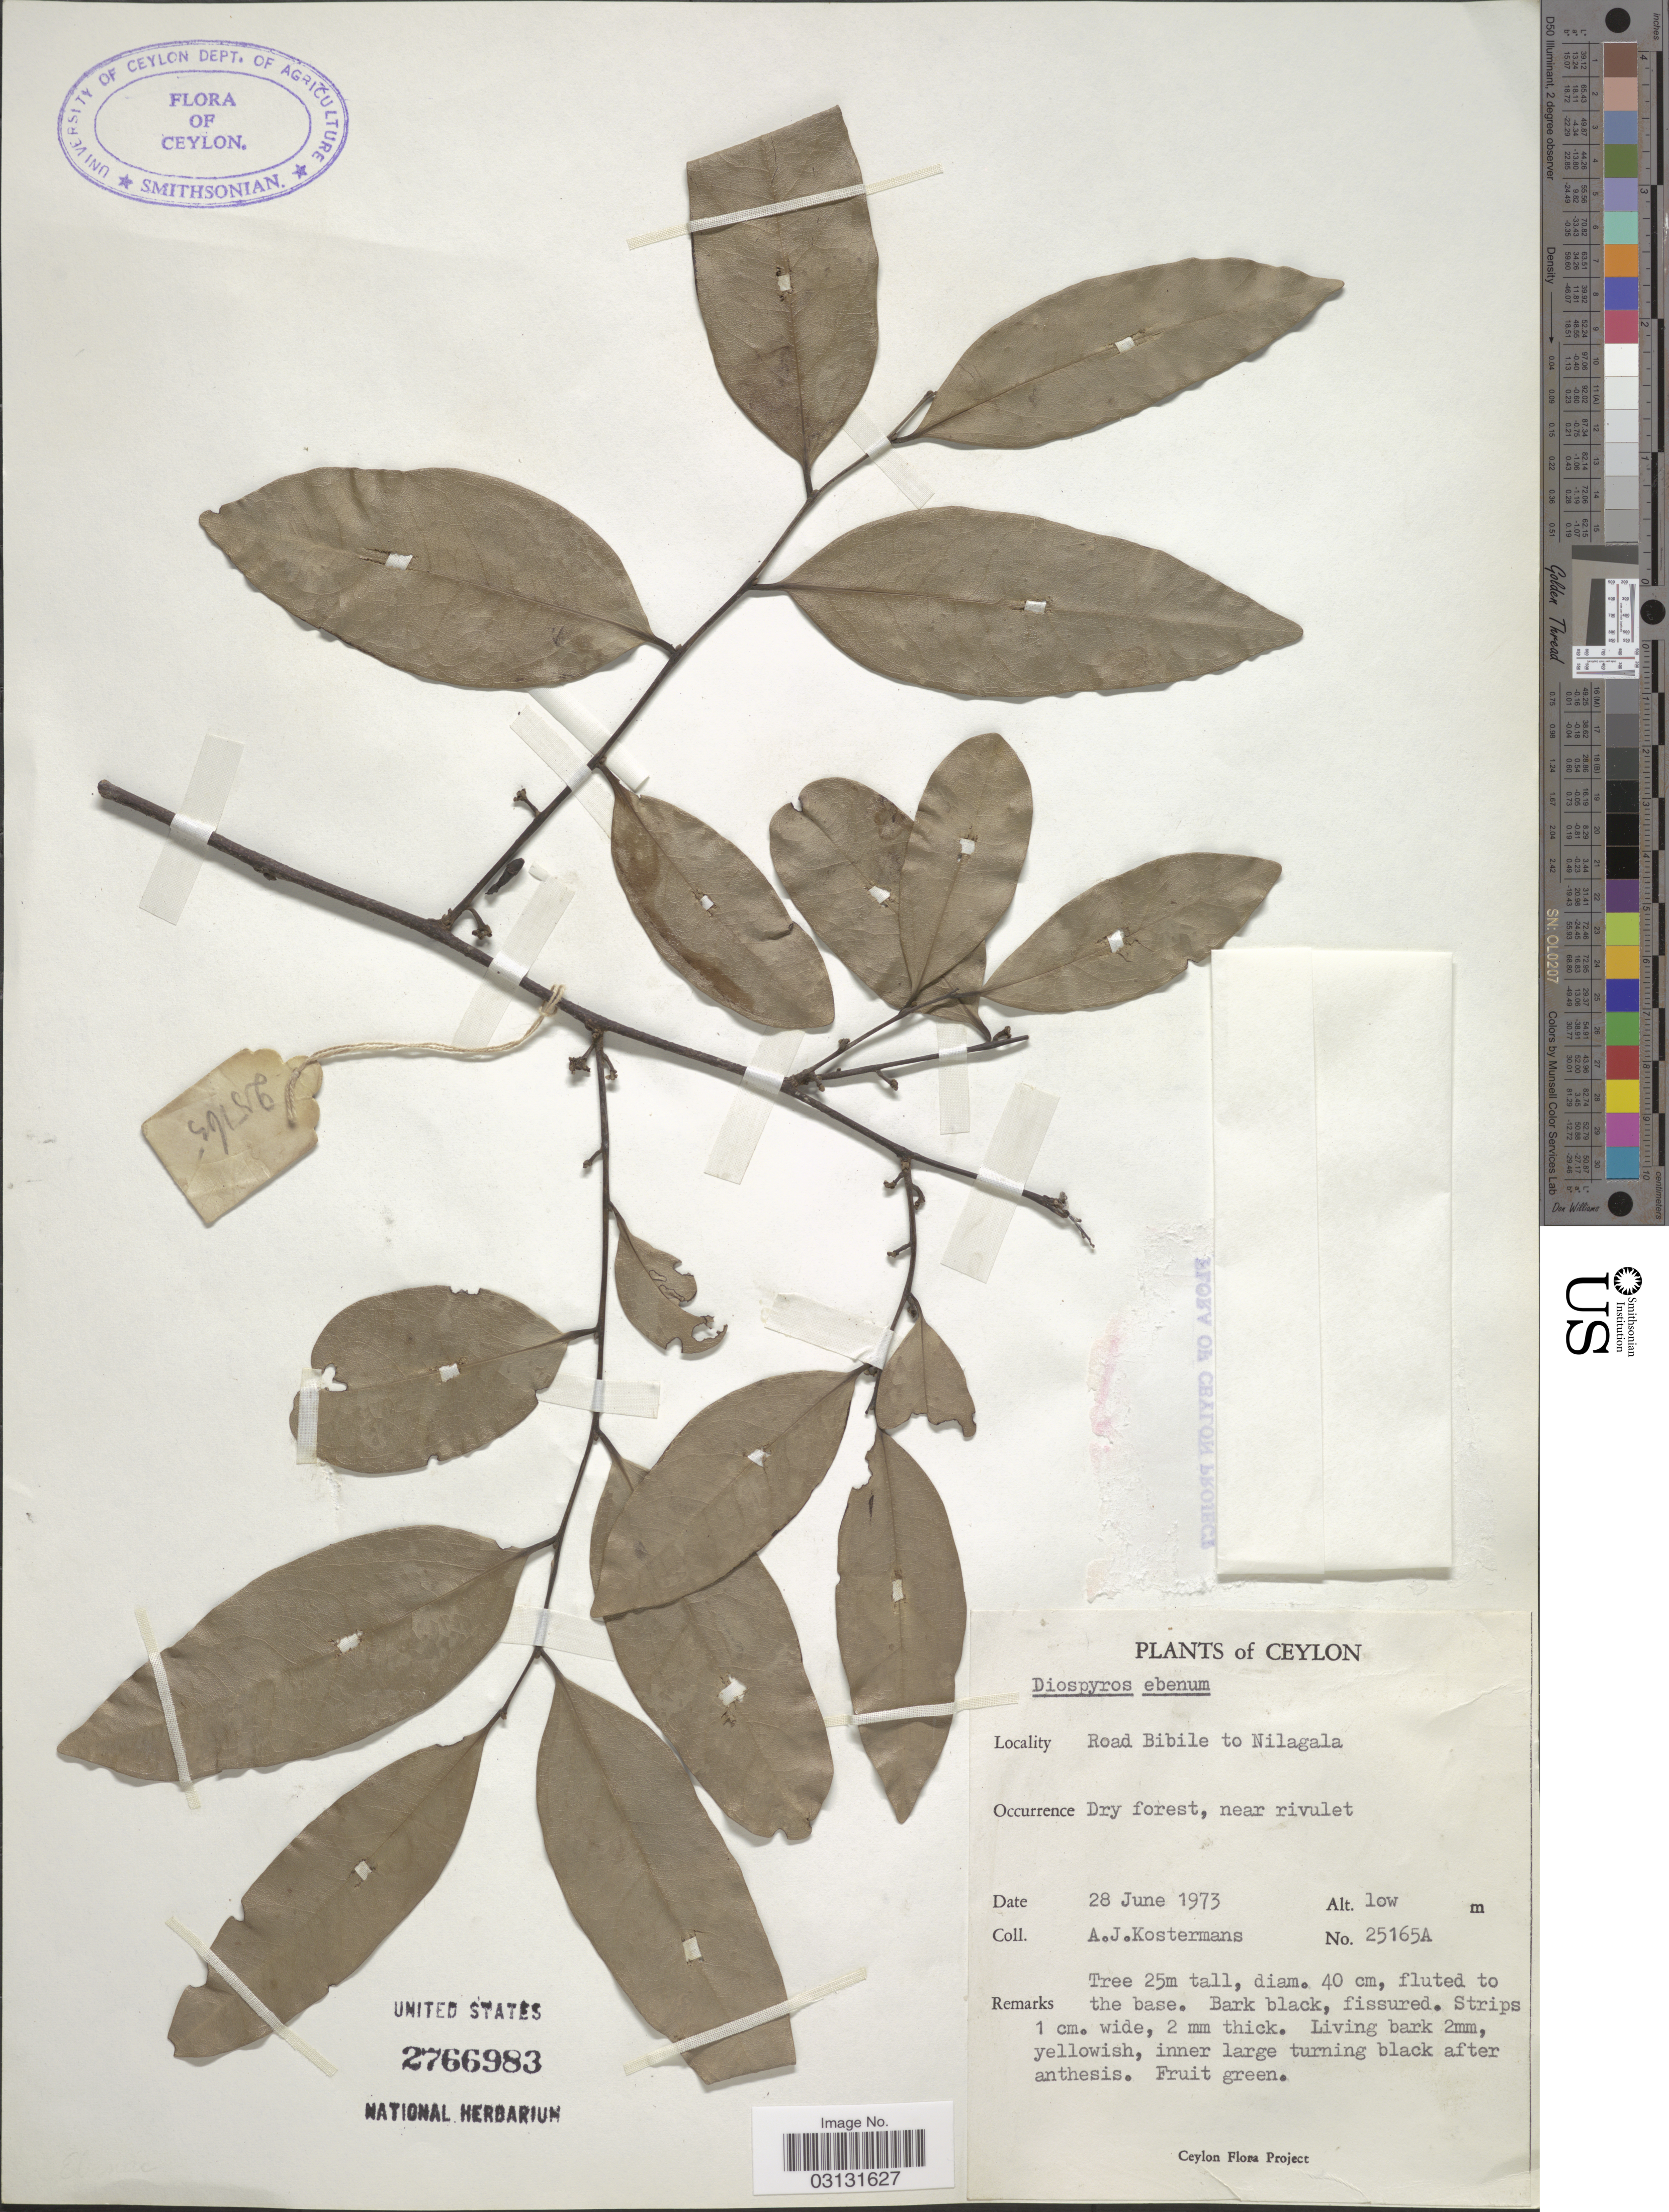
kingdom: Plantae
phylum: Tracheophyta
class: Magnoliopsida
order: Ericales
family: Ebenaceae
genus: Diospyros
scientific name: Diospyros ebenum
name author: J. Koenig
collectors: A. J. G. Kostermans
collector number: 25165A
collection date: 1973-06-28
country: Sri Lanka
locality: Ceylon. Road Bibile to Nilagala.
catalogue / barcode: US 2766983